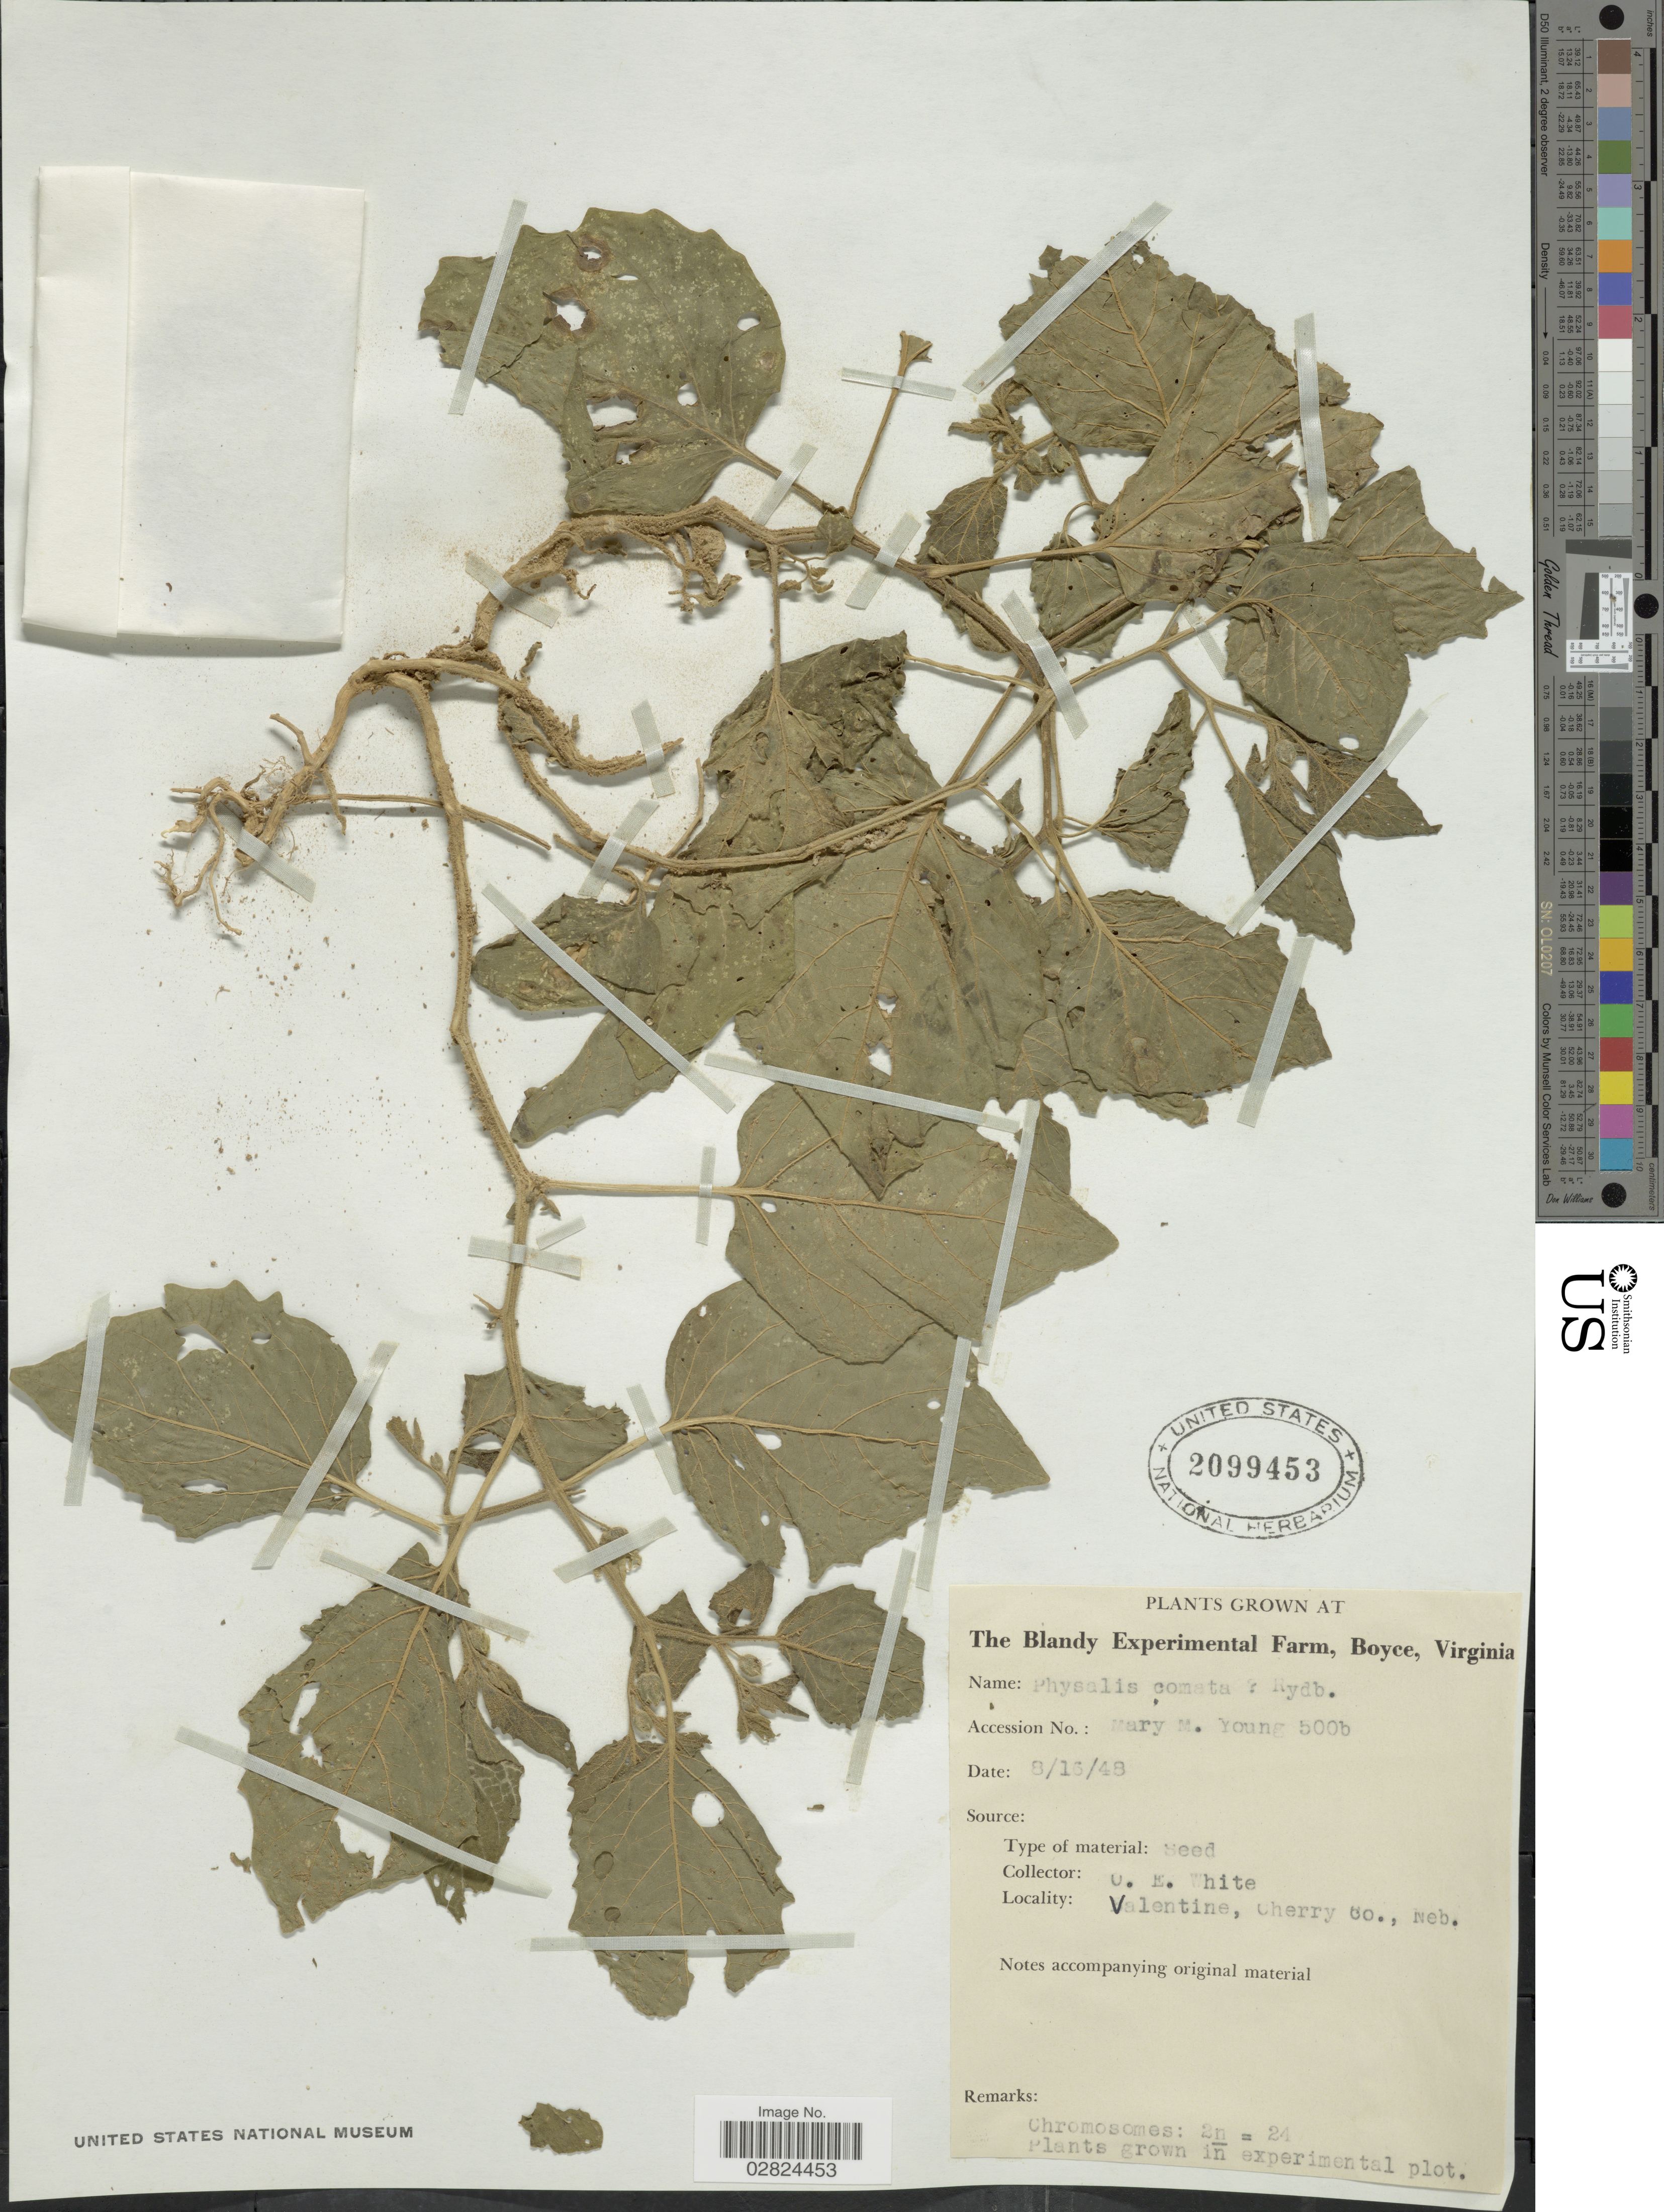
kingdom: Plantae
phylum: Tracheophyta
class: Magnoliopsida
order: Solanales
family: Solanaceae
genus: Physalis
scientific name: Physalis comata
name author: Rydb.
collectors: M. Young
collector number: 500b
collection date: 1948-08-16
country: United States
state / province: Virginia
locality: The Blandy Experimental Farm, Boyce.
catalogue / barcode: US 2099453